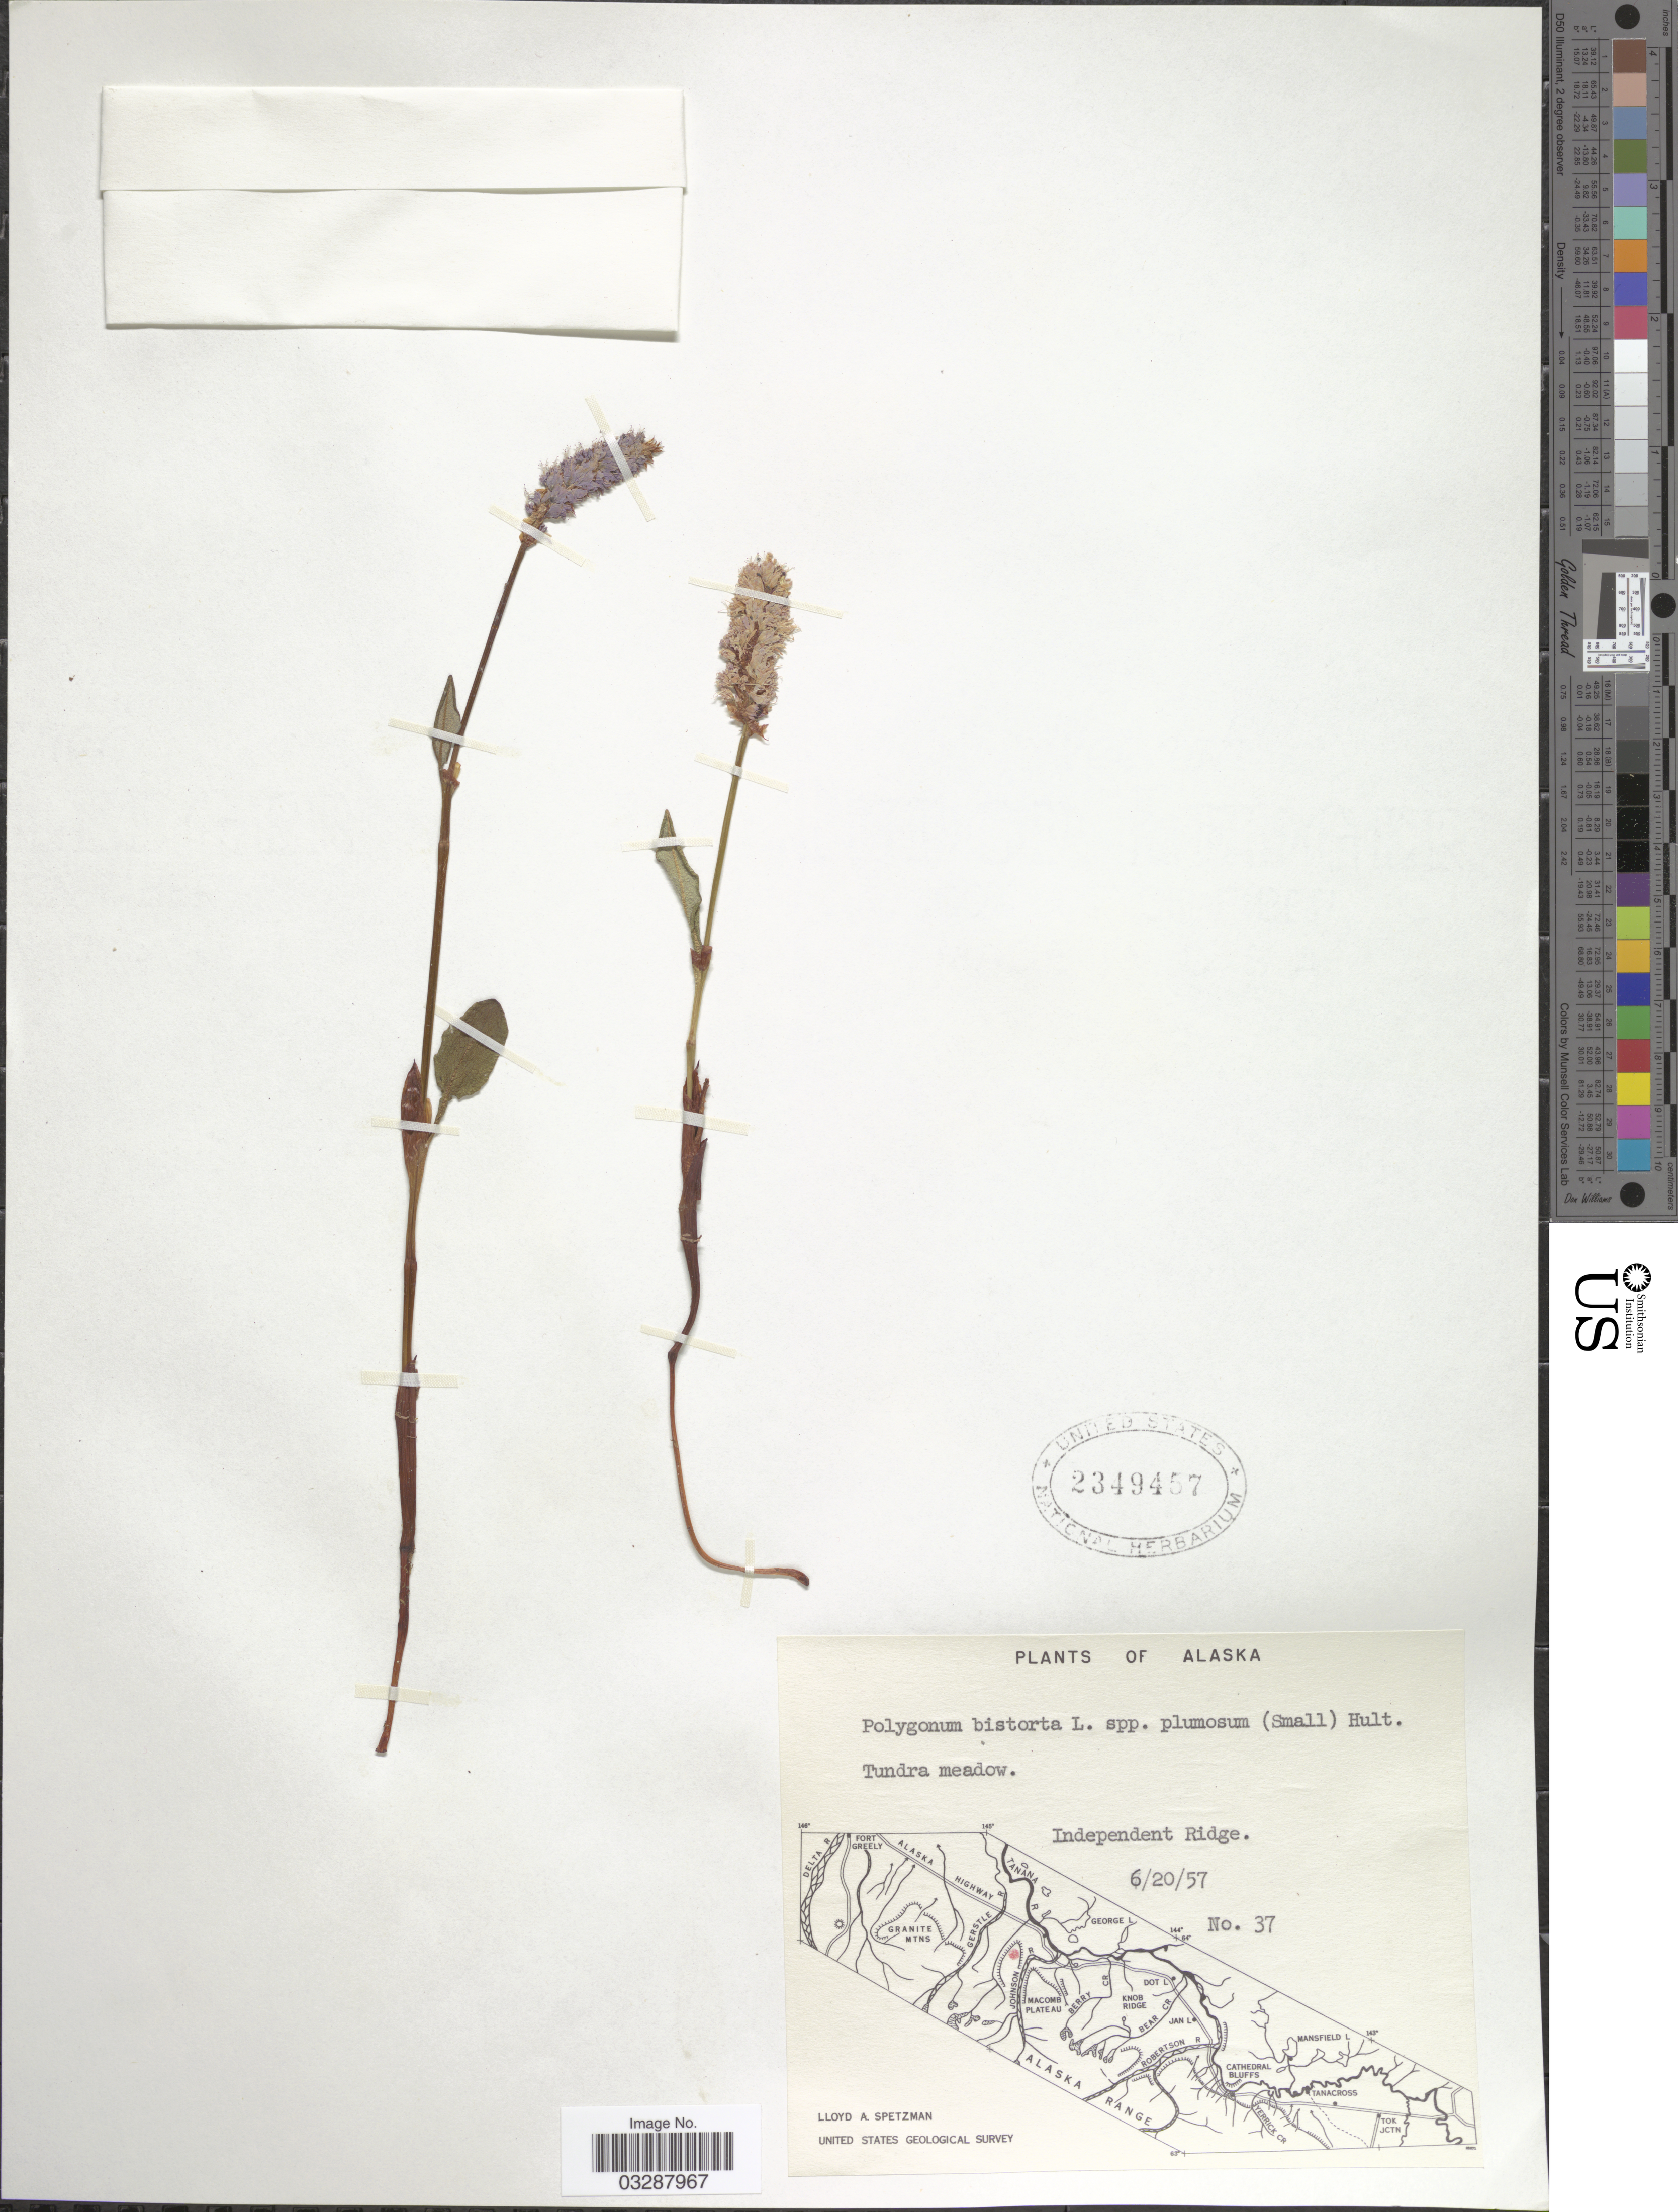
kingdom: Plantae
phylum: Tracheophyta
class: Magnoliopsida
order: Caryophyllales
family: Polygonaceae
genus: Bistorta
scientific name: Bistorta plumosa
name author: (Small) Greene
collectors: L. Spetzman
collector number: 37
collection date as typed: Transcribed d/m/y: 20/6/57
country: United States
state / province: Alaska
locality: Independent Ridge.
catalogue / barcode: US 2349457